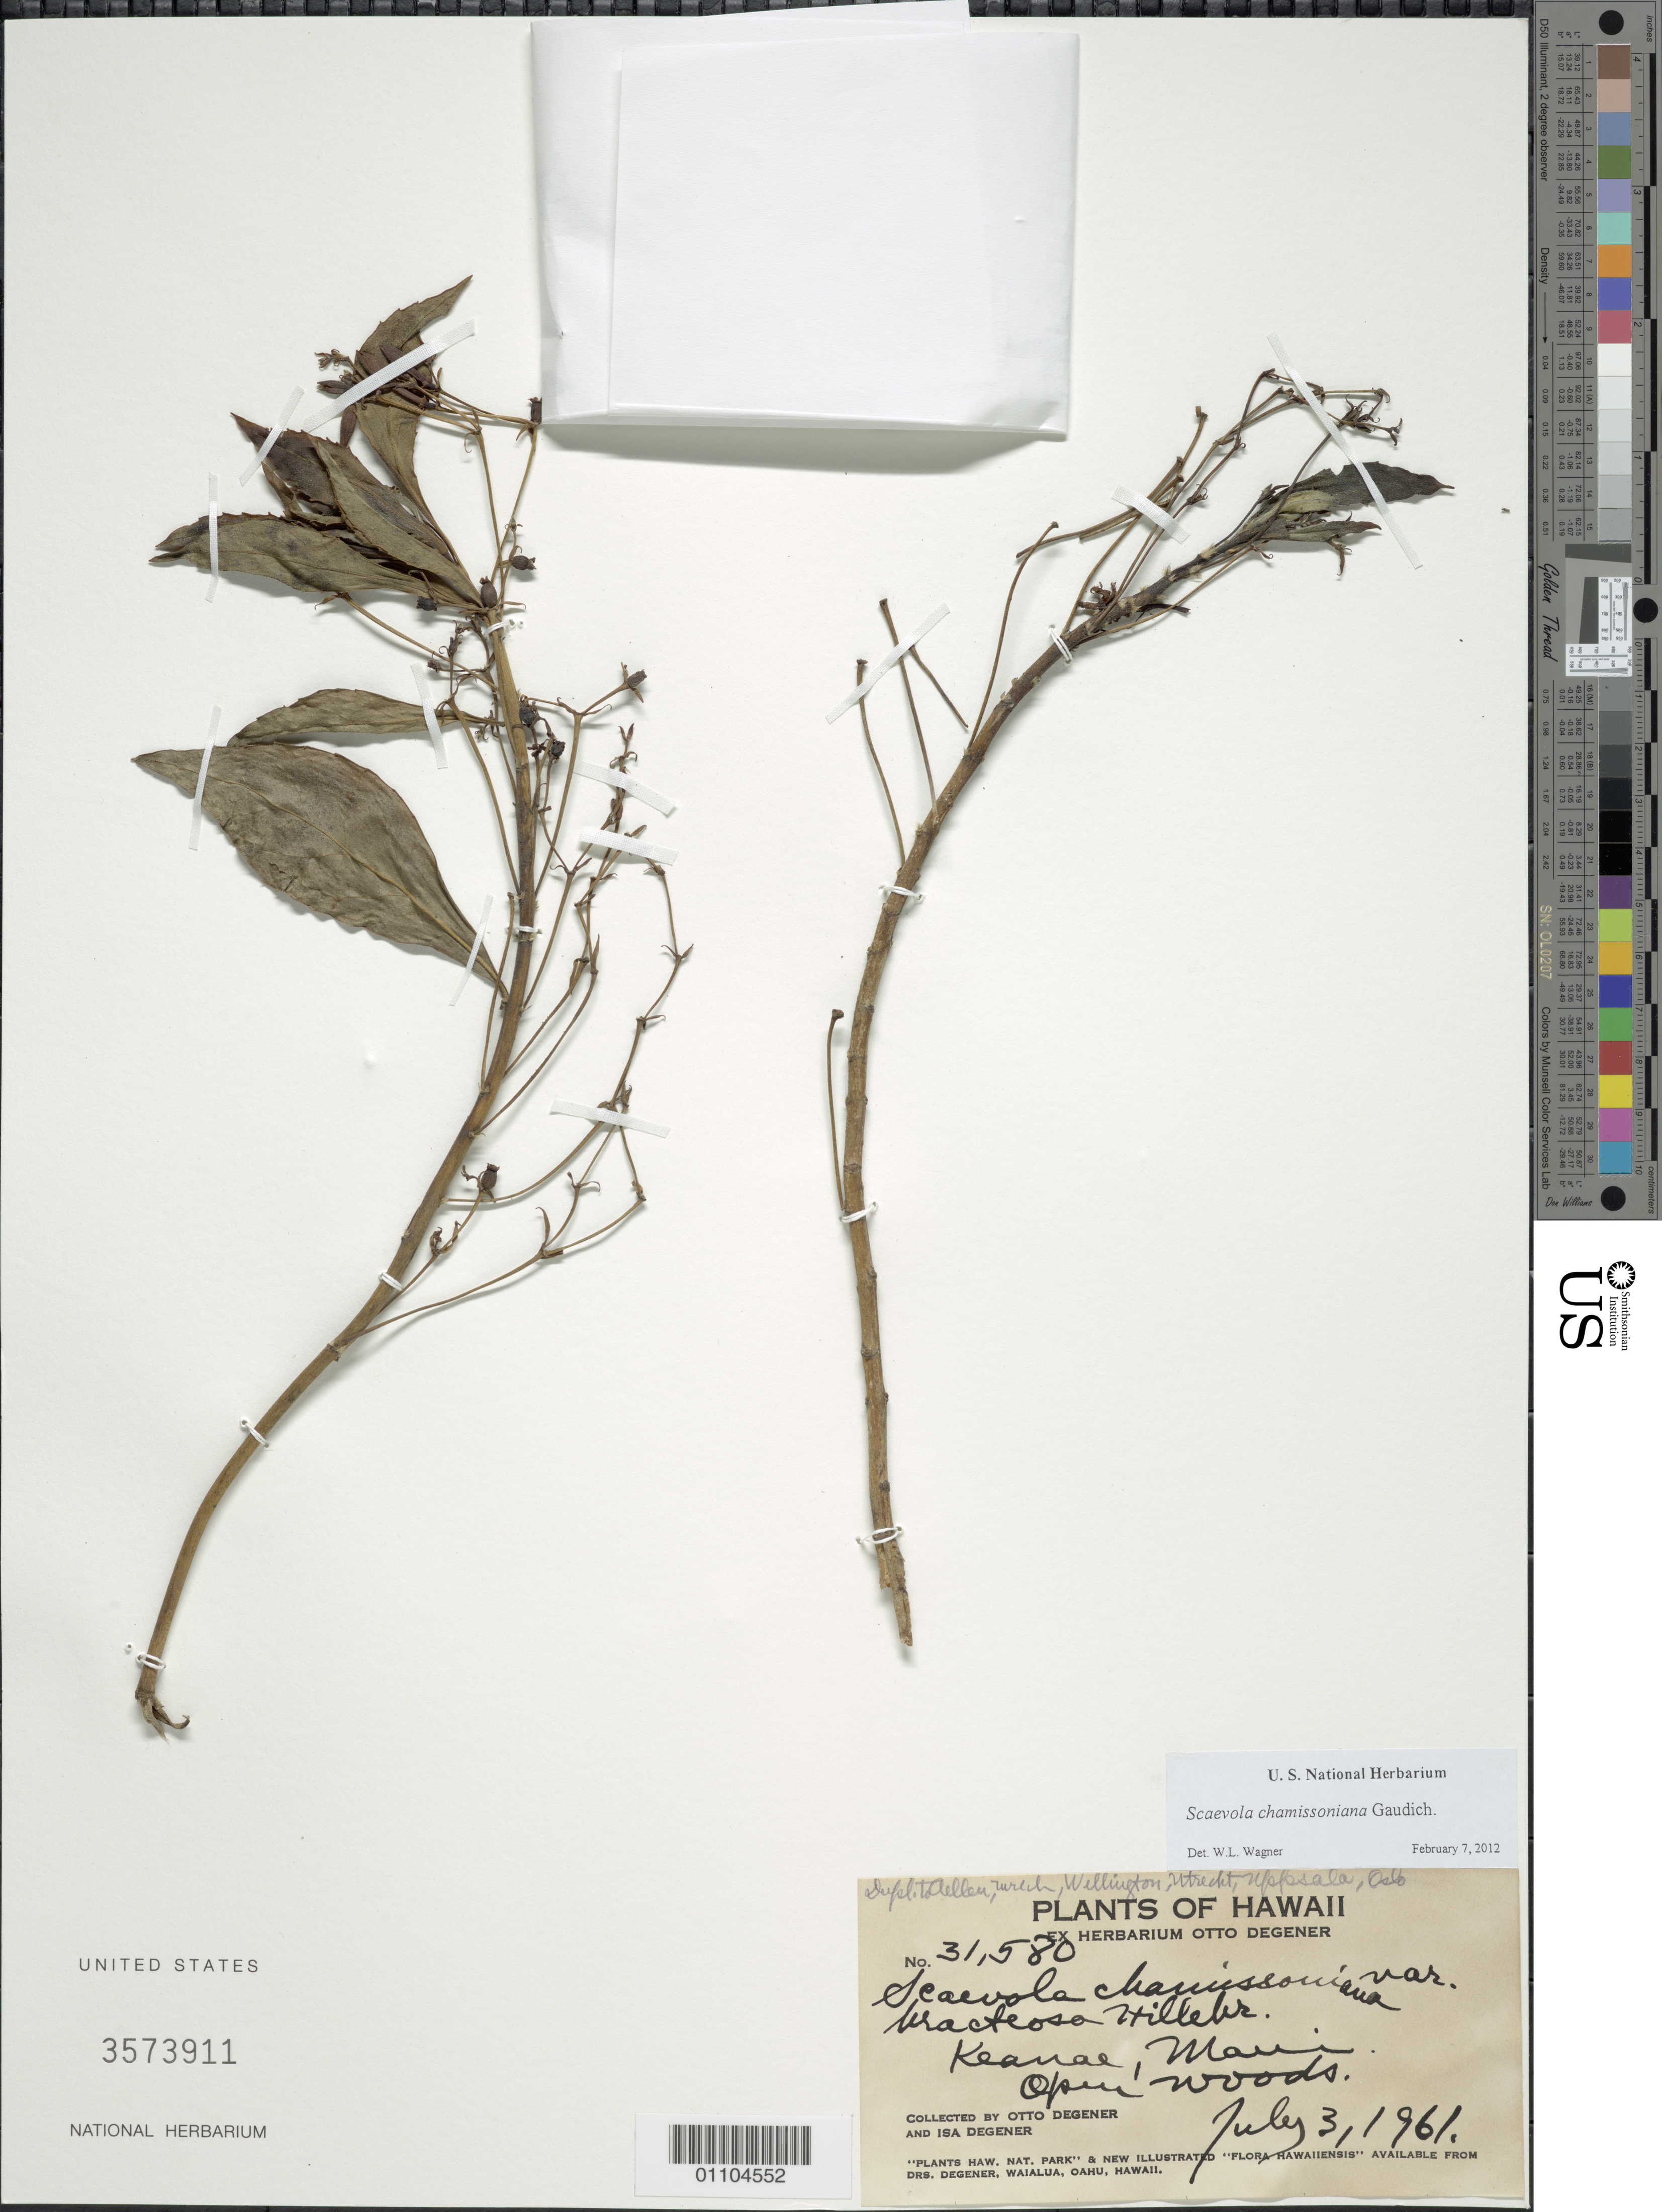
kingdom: Plantae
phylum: Tracheophyta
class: Magnoliopsida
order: Asterales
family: Goodeniaceae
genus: Scaevola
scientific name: Scaevola chamissoniana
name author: Gaudich.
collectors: O. Degener & I. Degener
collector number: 31580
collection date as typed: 3 Jul 1961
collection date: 1961-07-03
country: United States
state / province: Hawaii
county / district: Maui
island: Maui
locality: Keanae.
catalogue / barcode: US 3573911